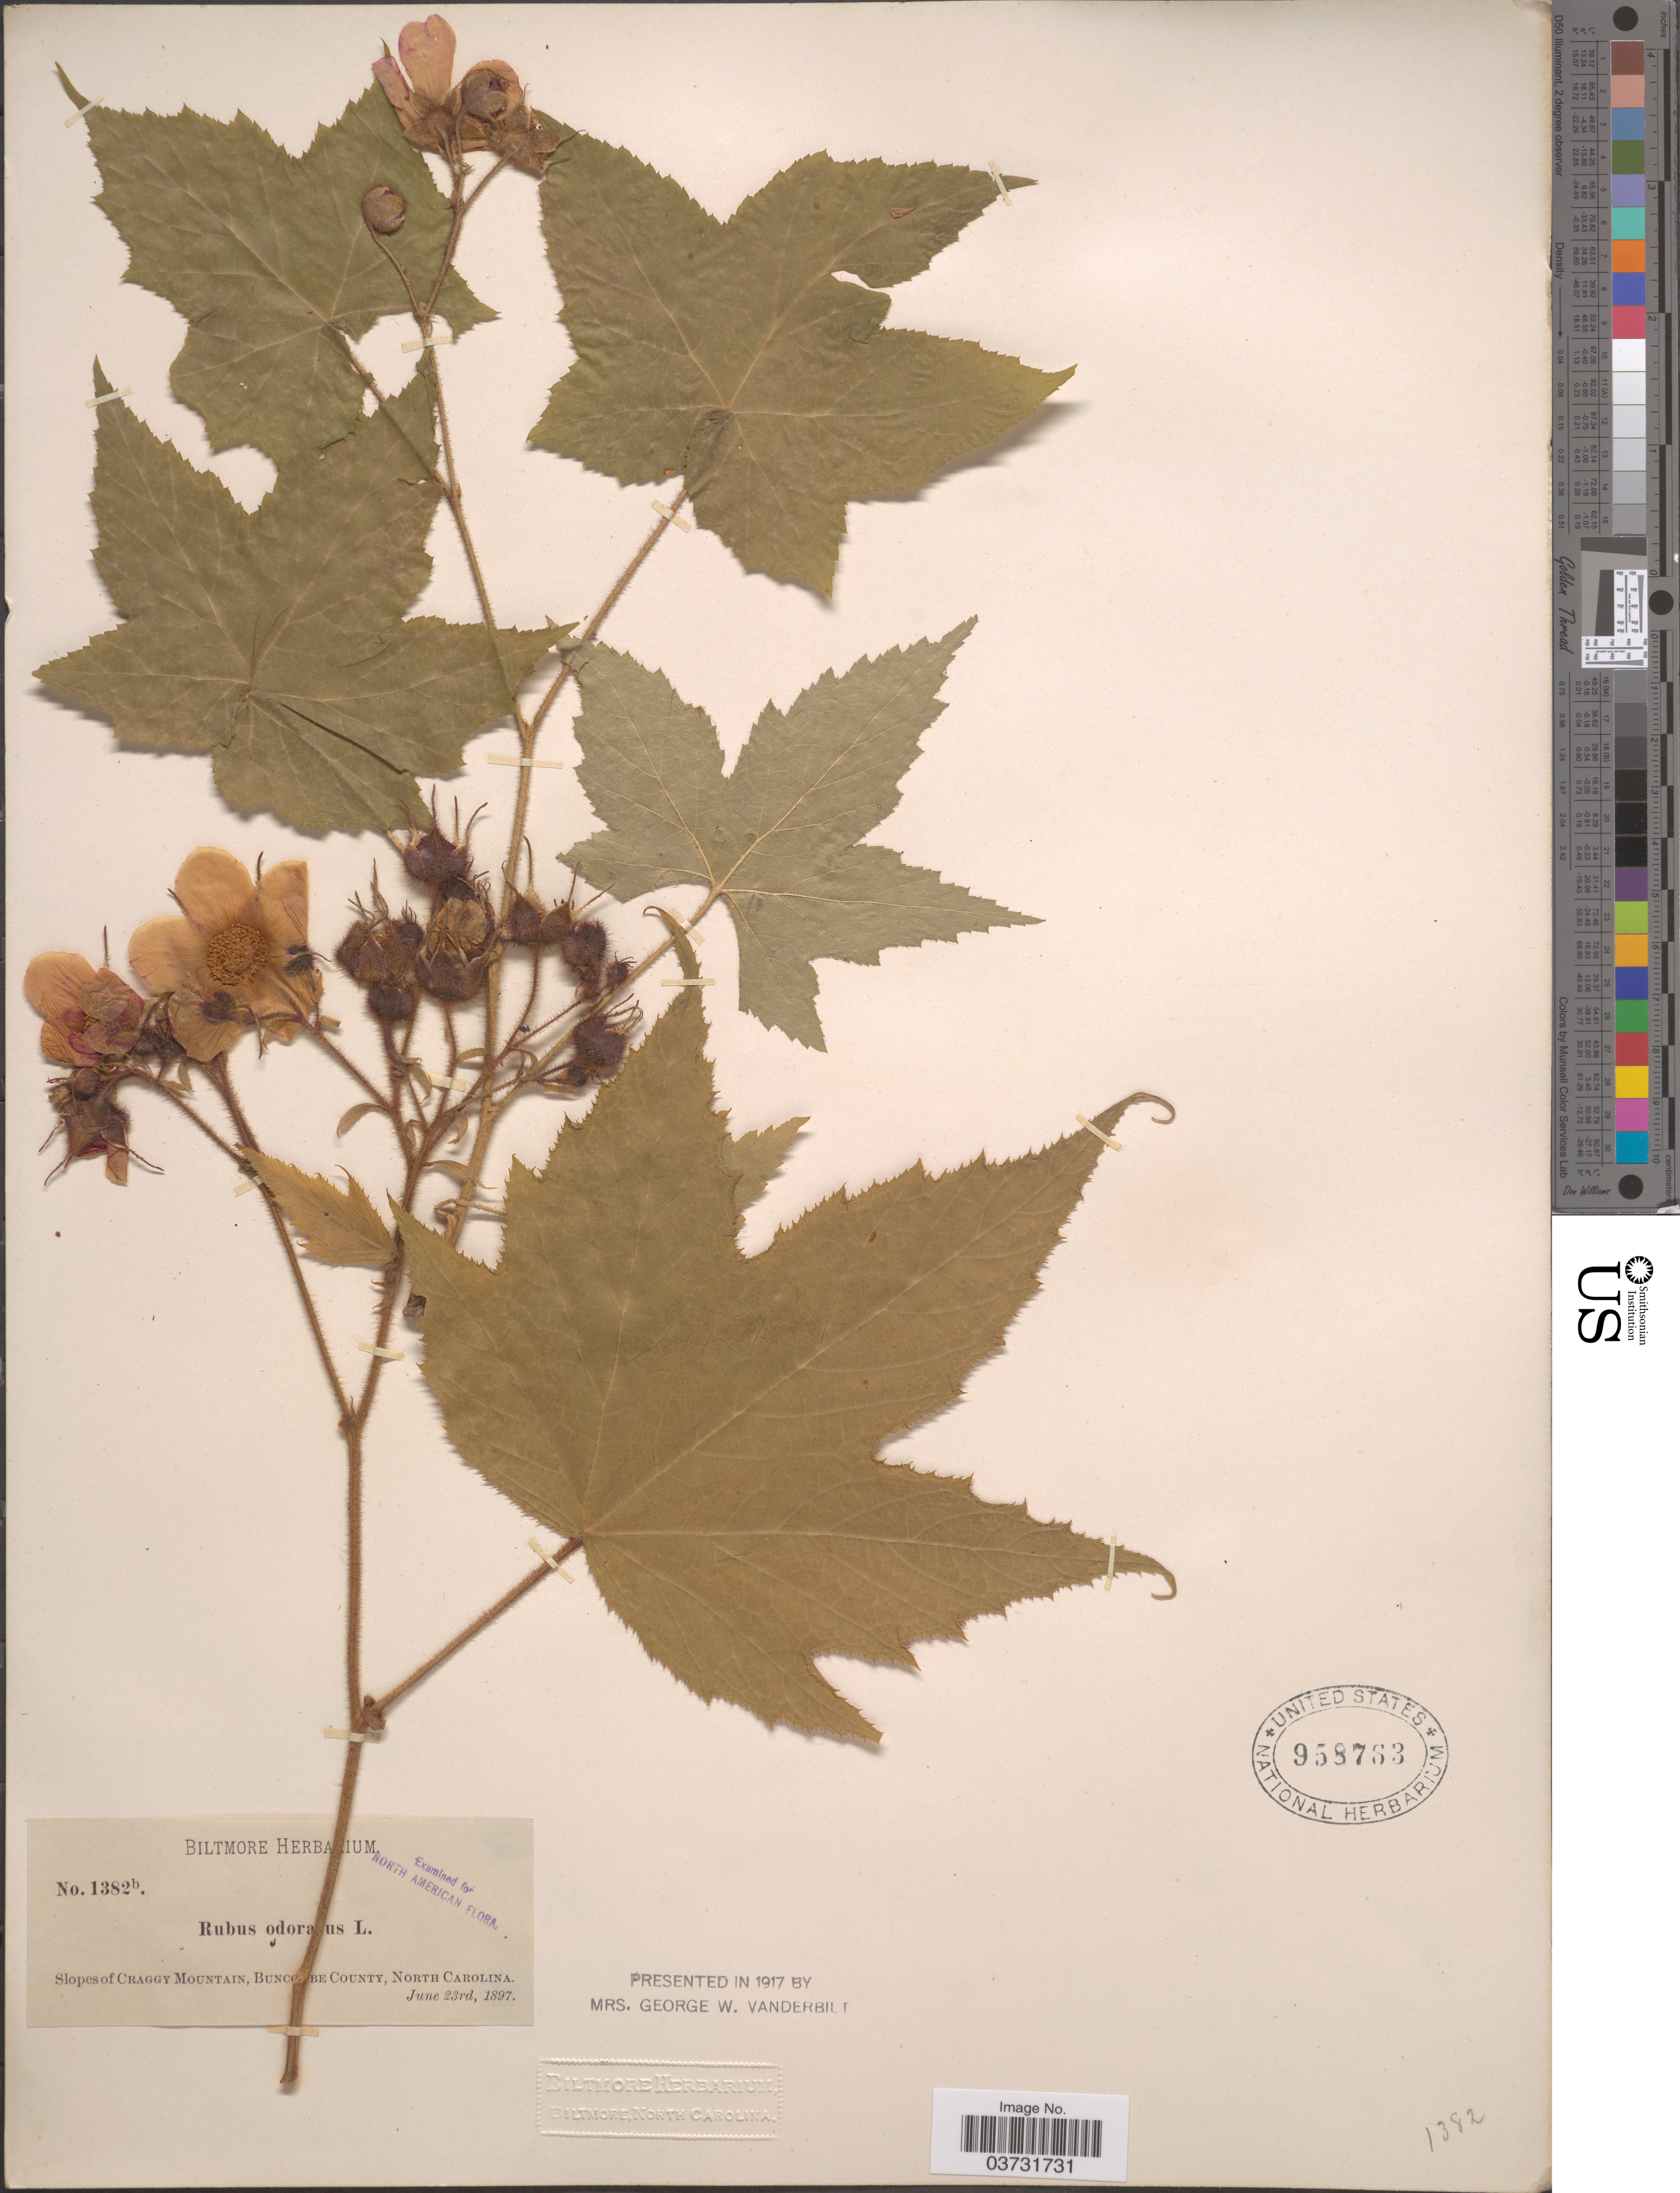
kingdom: Plantae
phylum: Tracheophyta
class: Magnoliopsida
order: Rosales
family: Rosaceae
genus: Rubus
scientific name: Rubus odoratus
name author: L.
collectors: ex herb. Biltmore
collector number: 1382b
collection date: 1894-06-23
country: United States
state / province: North Carolina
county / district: Buncombe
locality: Slopes of Craggy Mountain.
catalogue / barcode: US 958783